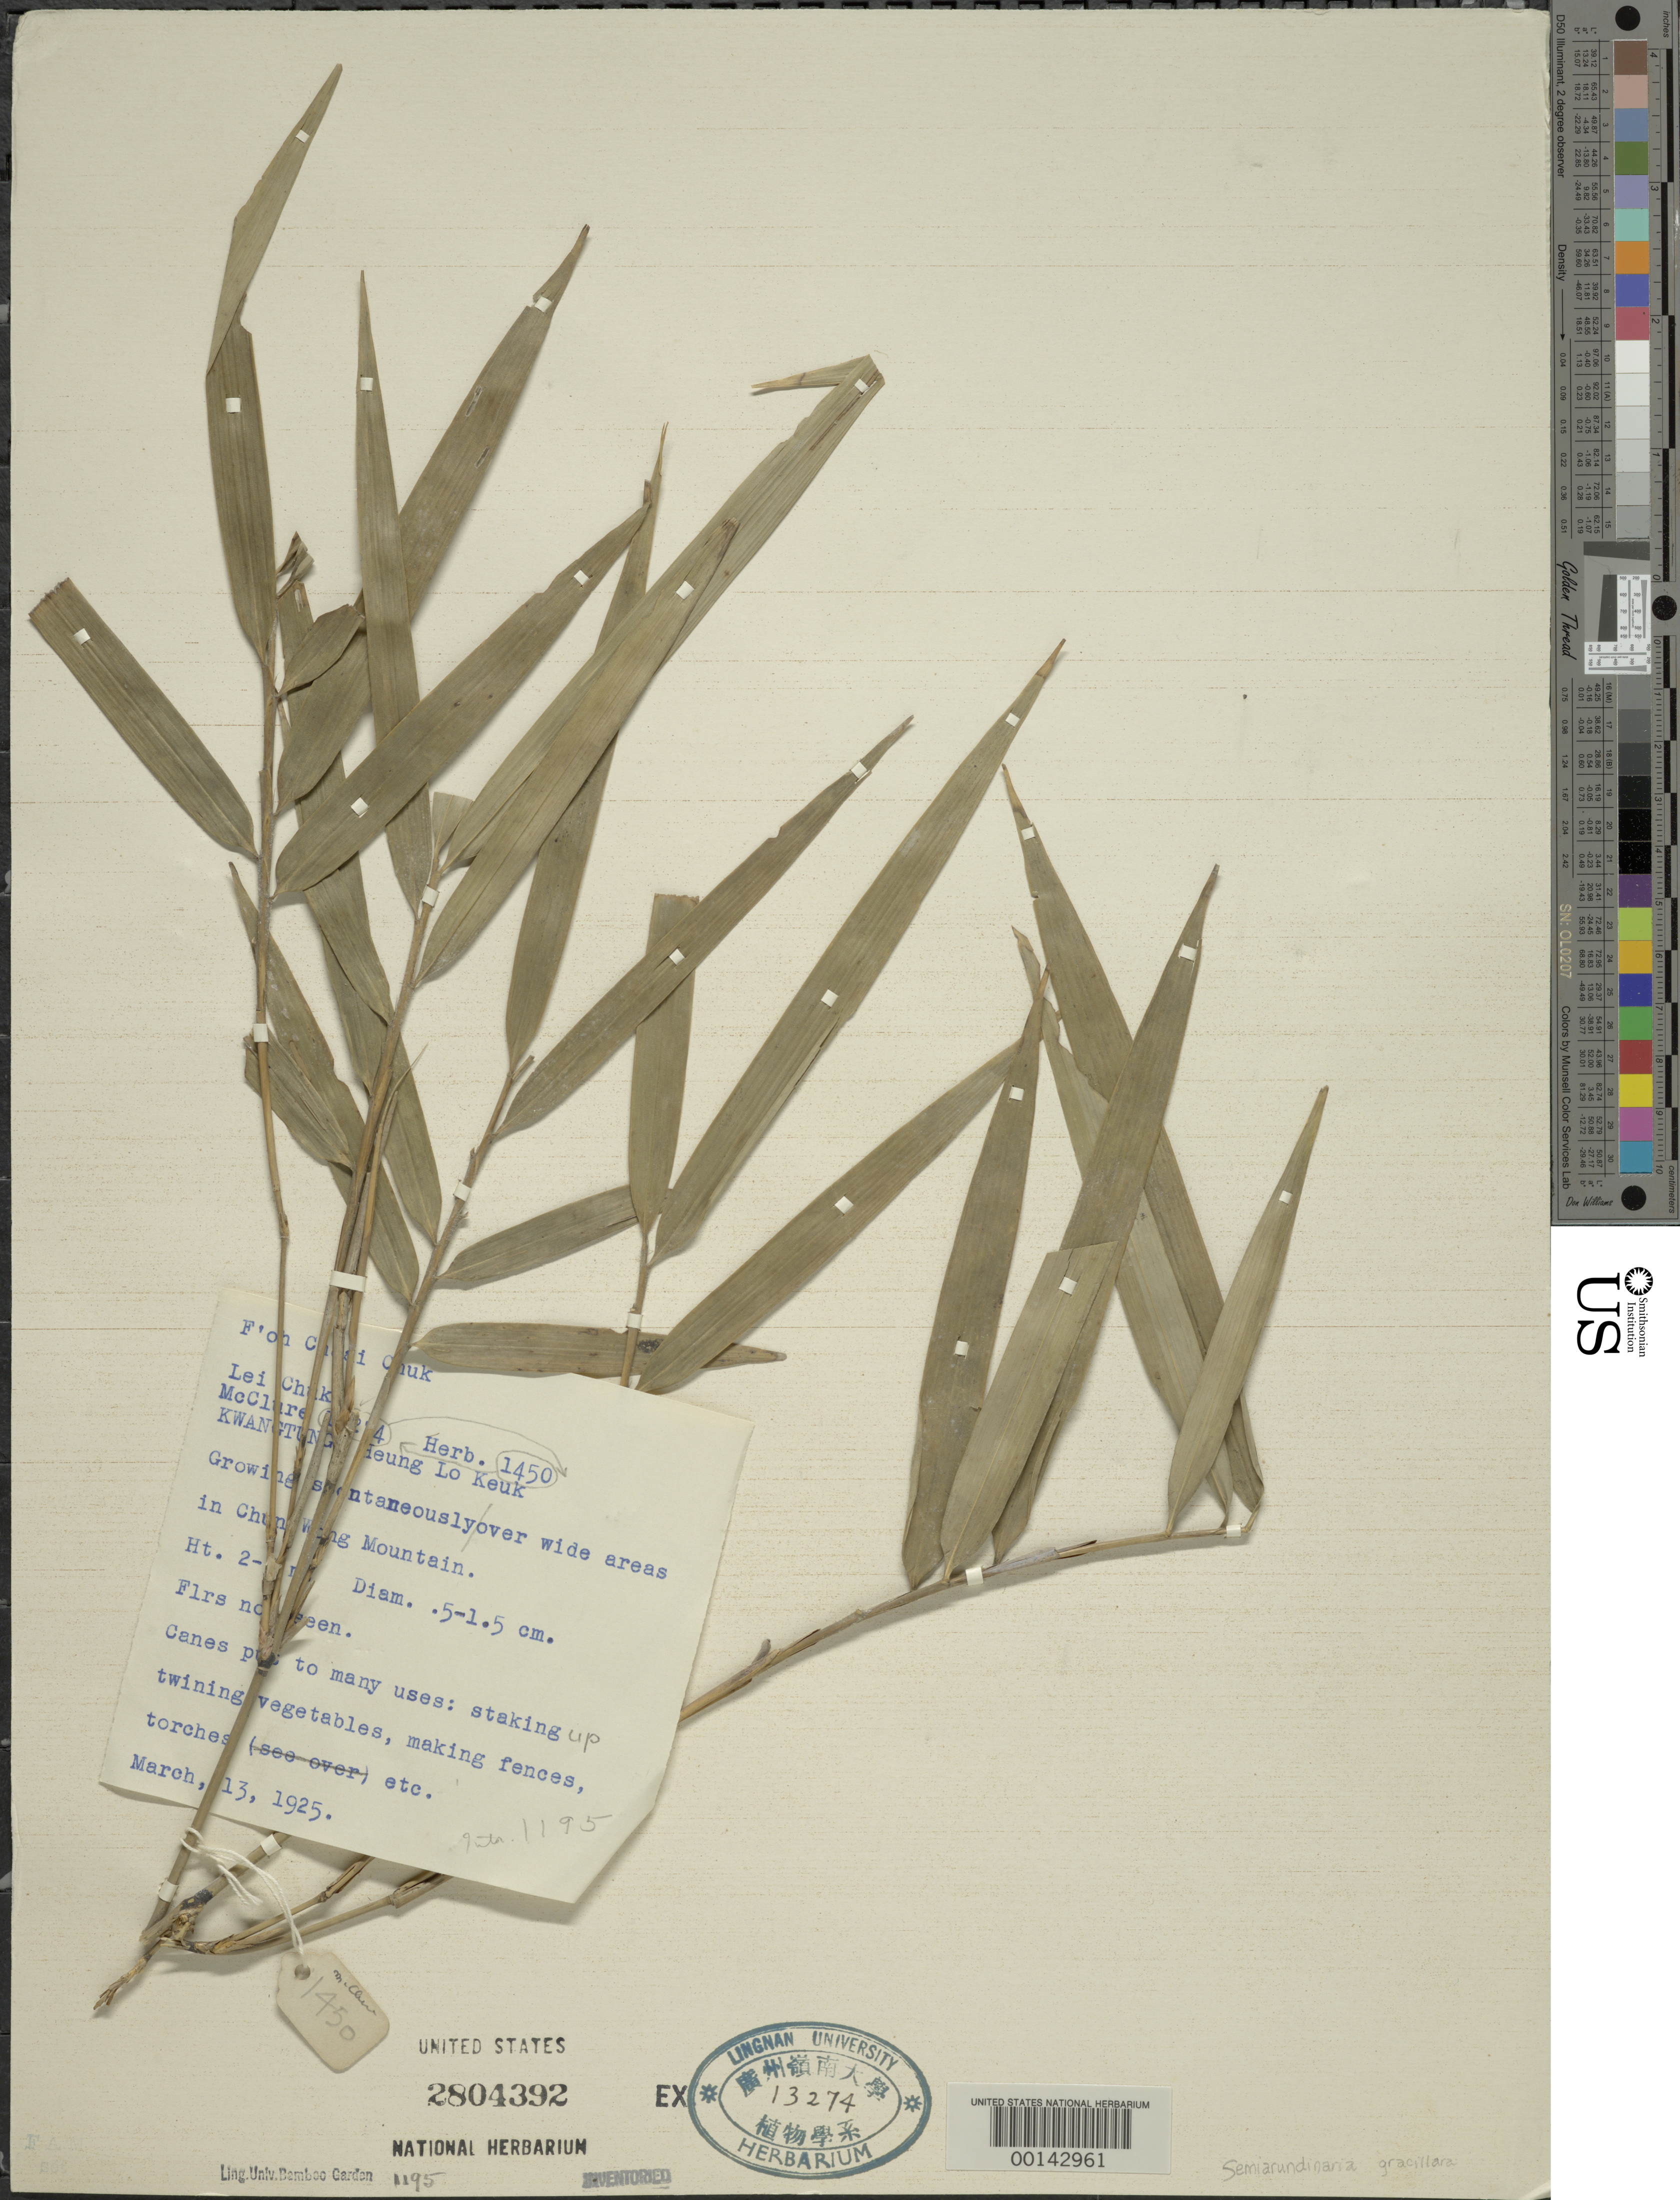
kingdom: Plantae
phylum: Tracheophyta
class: Liliopsida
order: Poales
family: Poaceae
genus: Semiarundinaria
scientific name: Semiarundinaria gracilipes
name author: McClure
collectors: F. A. McClure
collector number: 1450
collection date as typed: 13 Mar 1925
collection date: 1925-03-13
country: China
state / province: Guangdong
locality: Chun wong mt.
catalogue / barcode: US 2804393